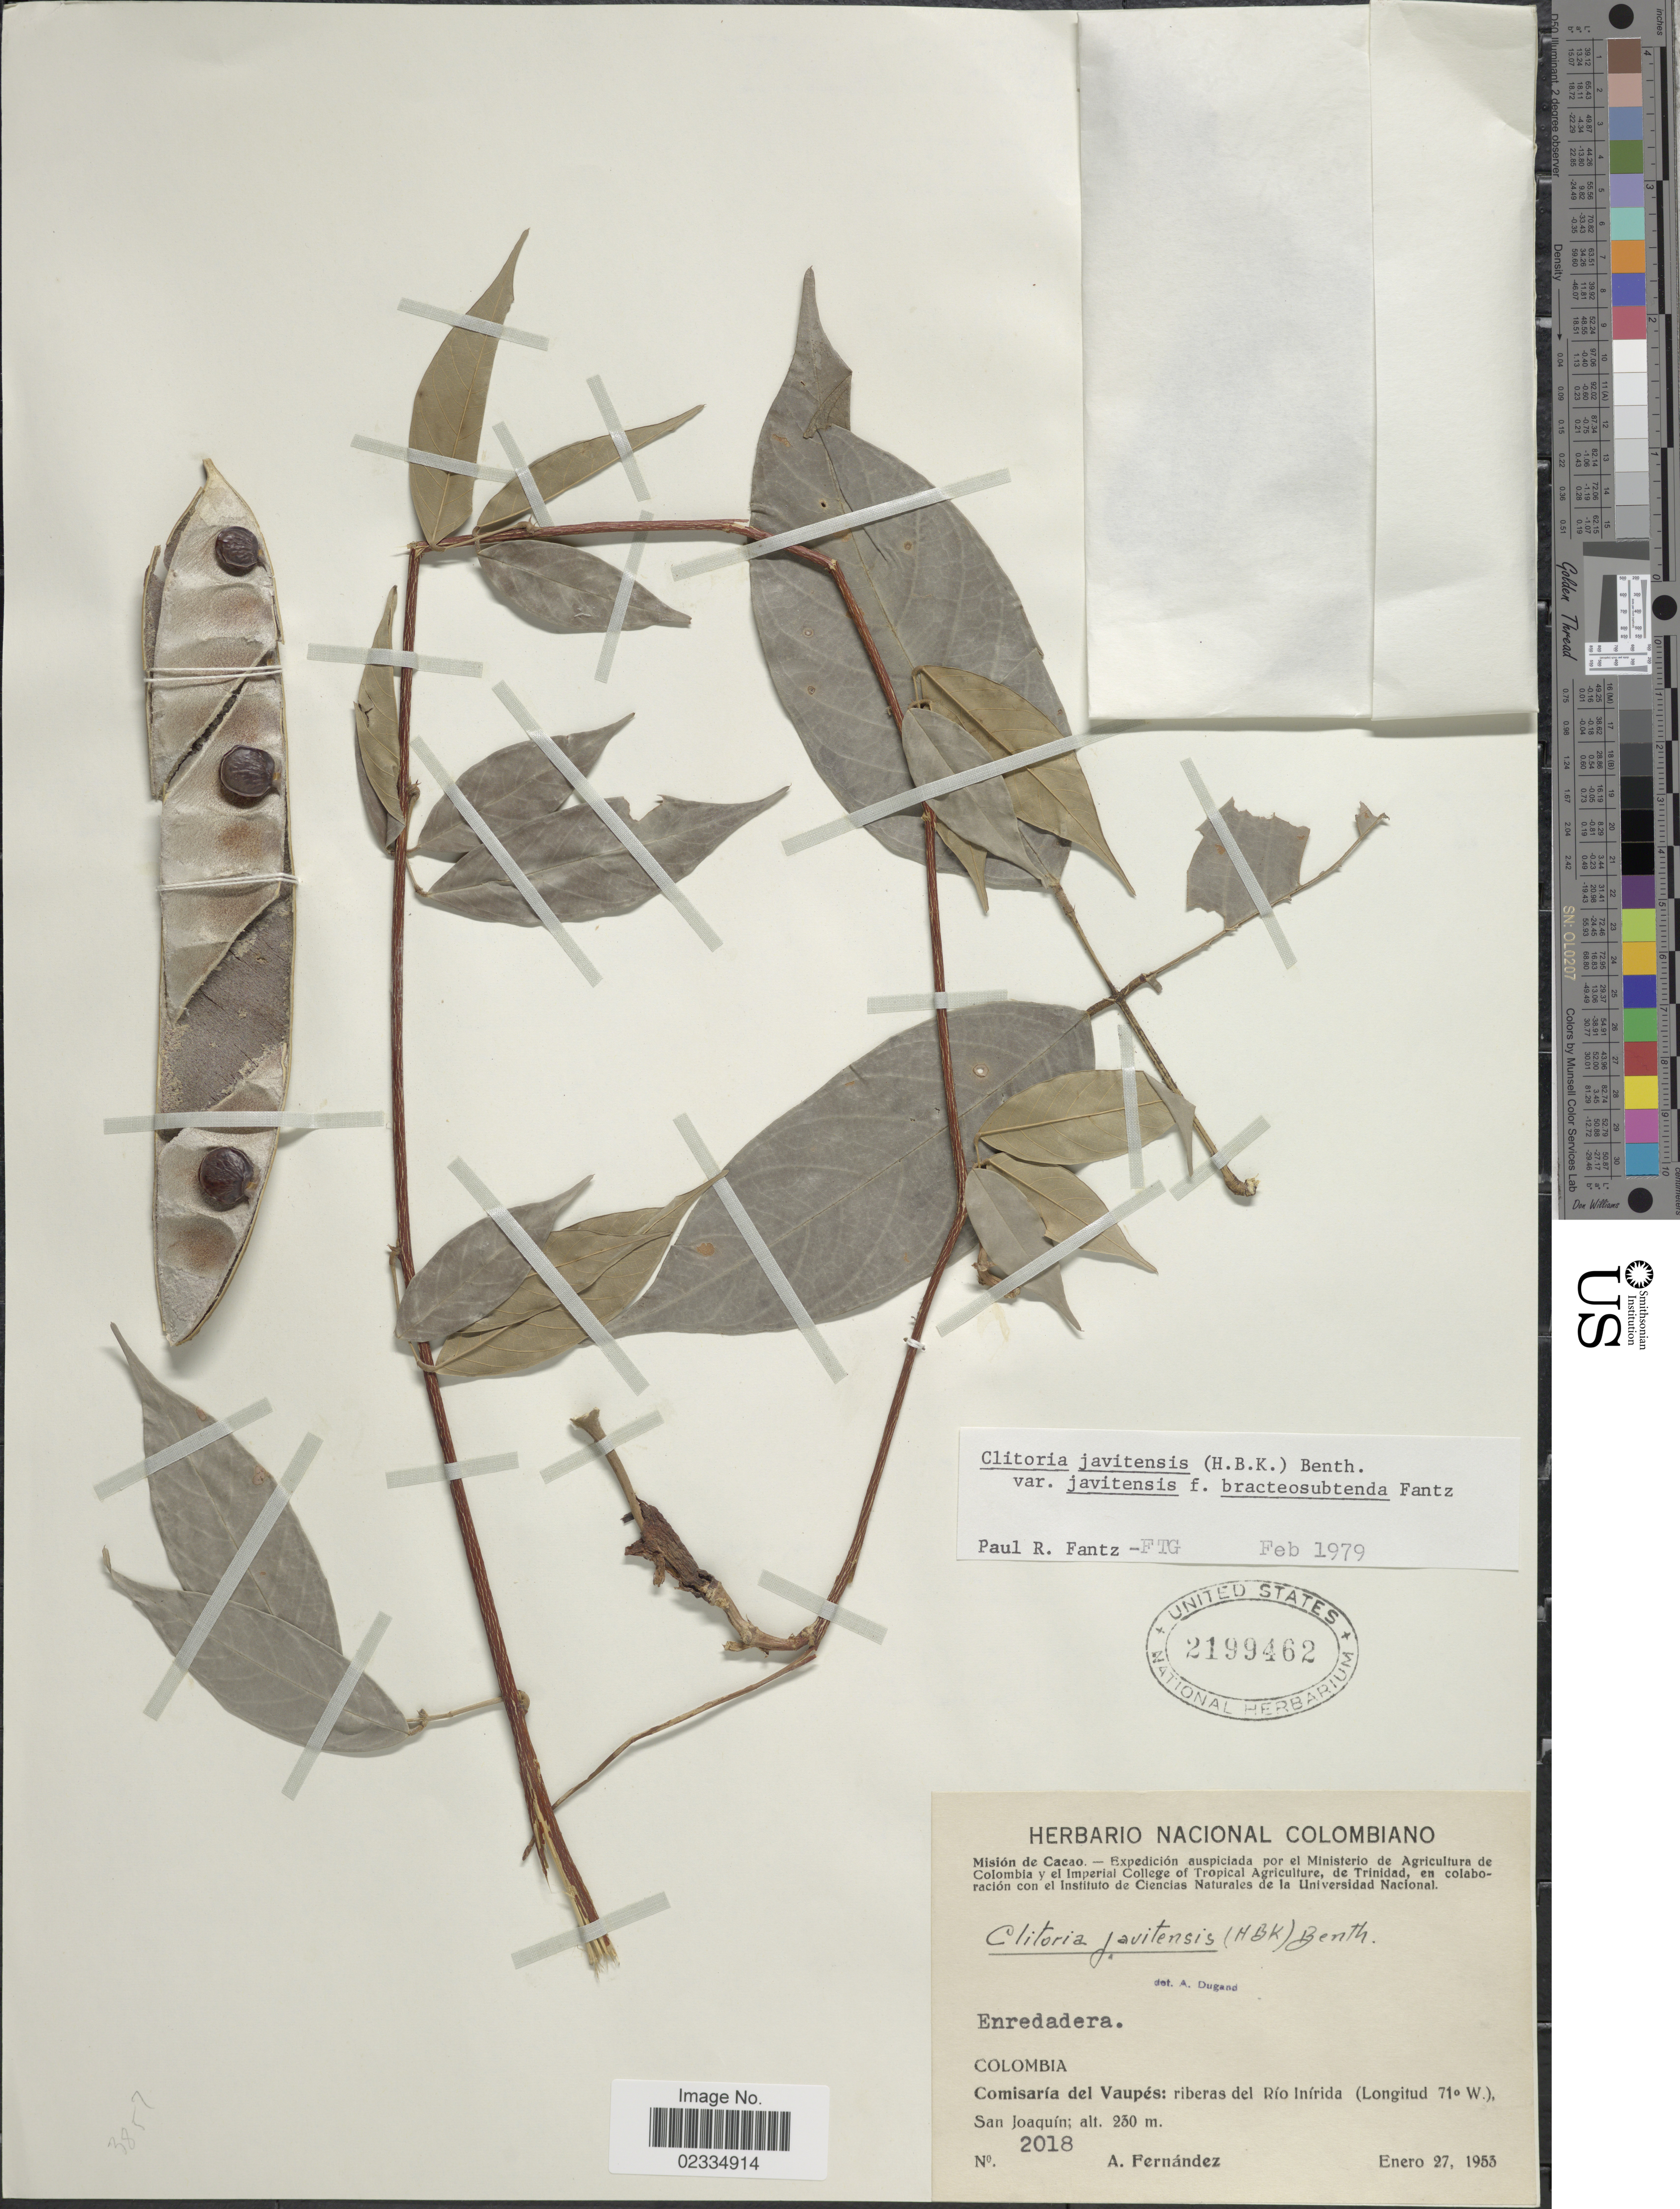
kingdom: Plantae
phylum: Tracheophyta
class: Magnoliopsida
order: Fabales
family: Fabaceae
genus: Clitoria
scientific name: Clitoria javitensis f. bracteosubtenda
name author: Fantz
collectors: A. Fernández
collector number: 2018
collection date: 1953-01-27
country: Colombia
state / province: Vaupés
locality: Comisaria del Vaupes: riberas del Rio Inirida. San Joaquin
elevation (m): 230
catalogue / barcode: US 2199462